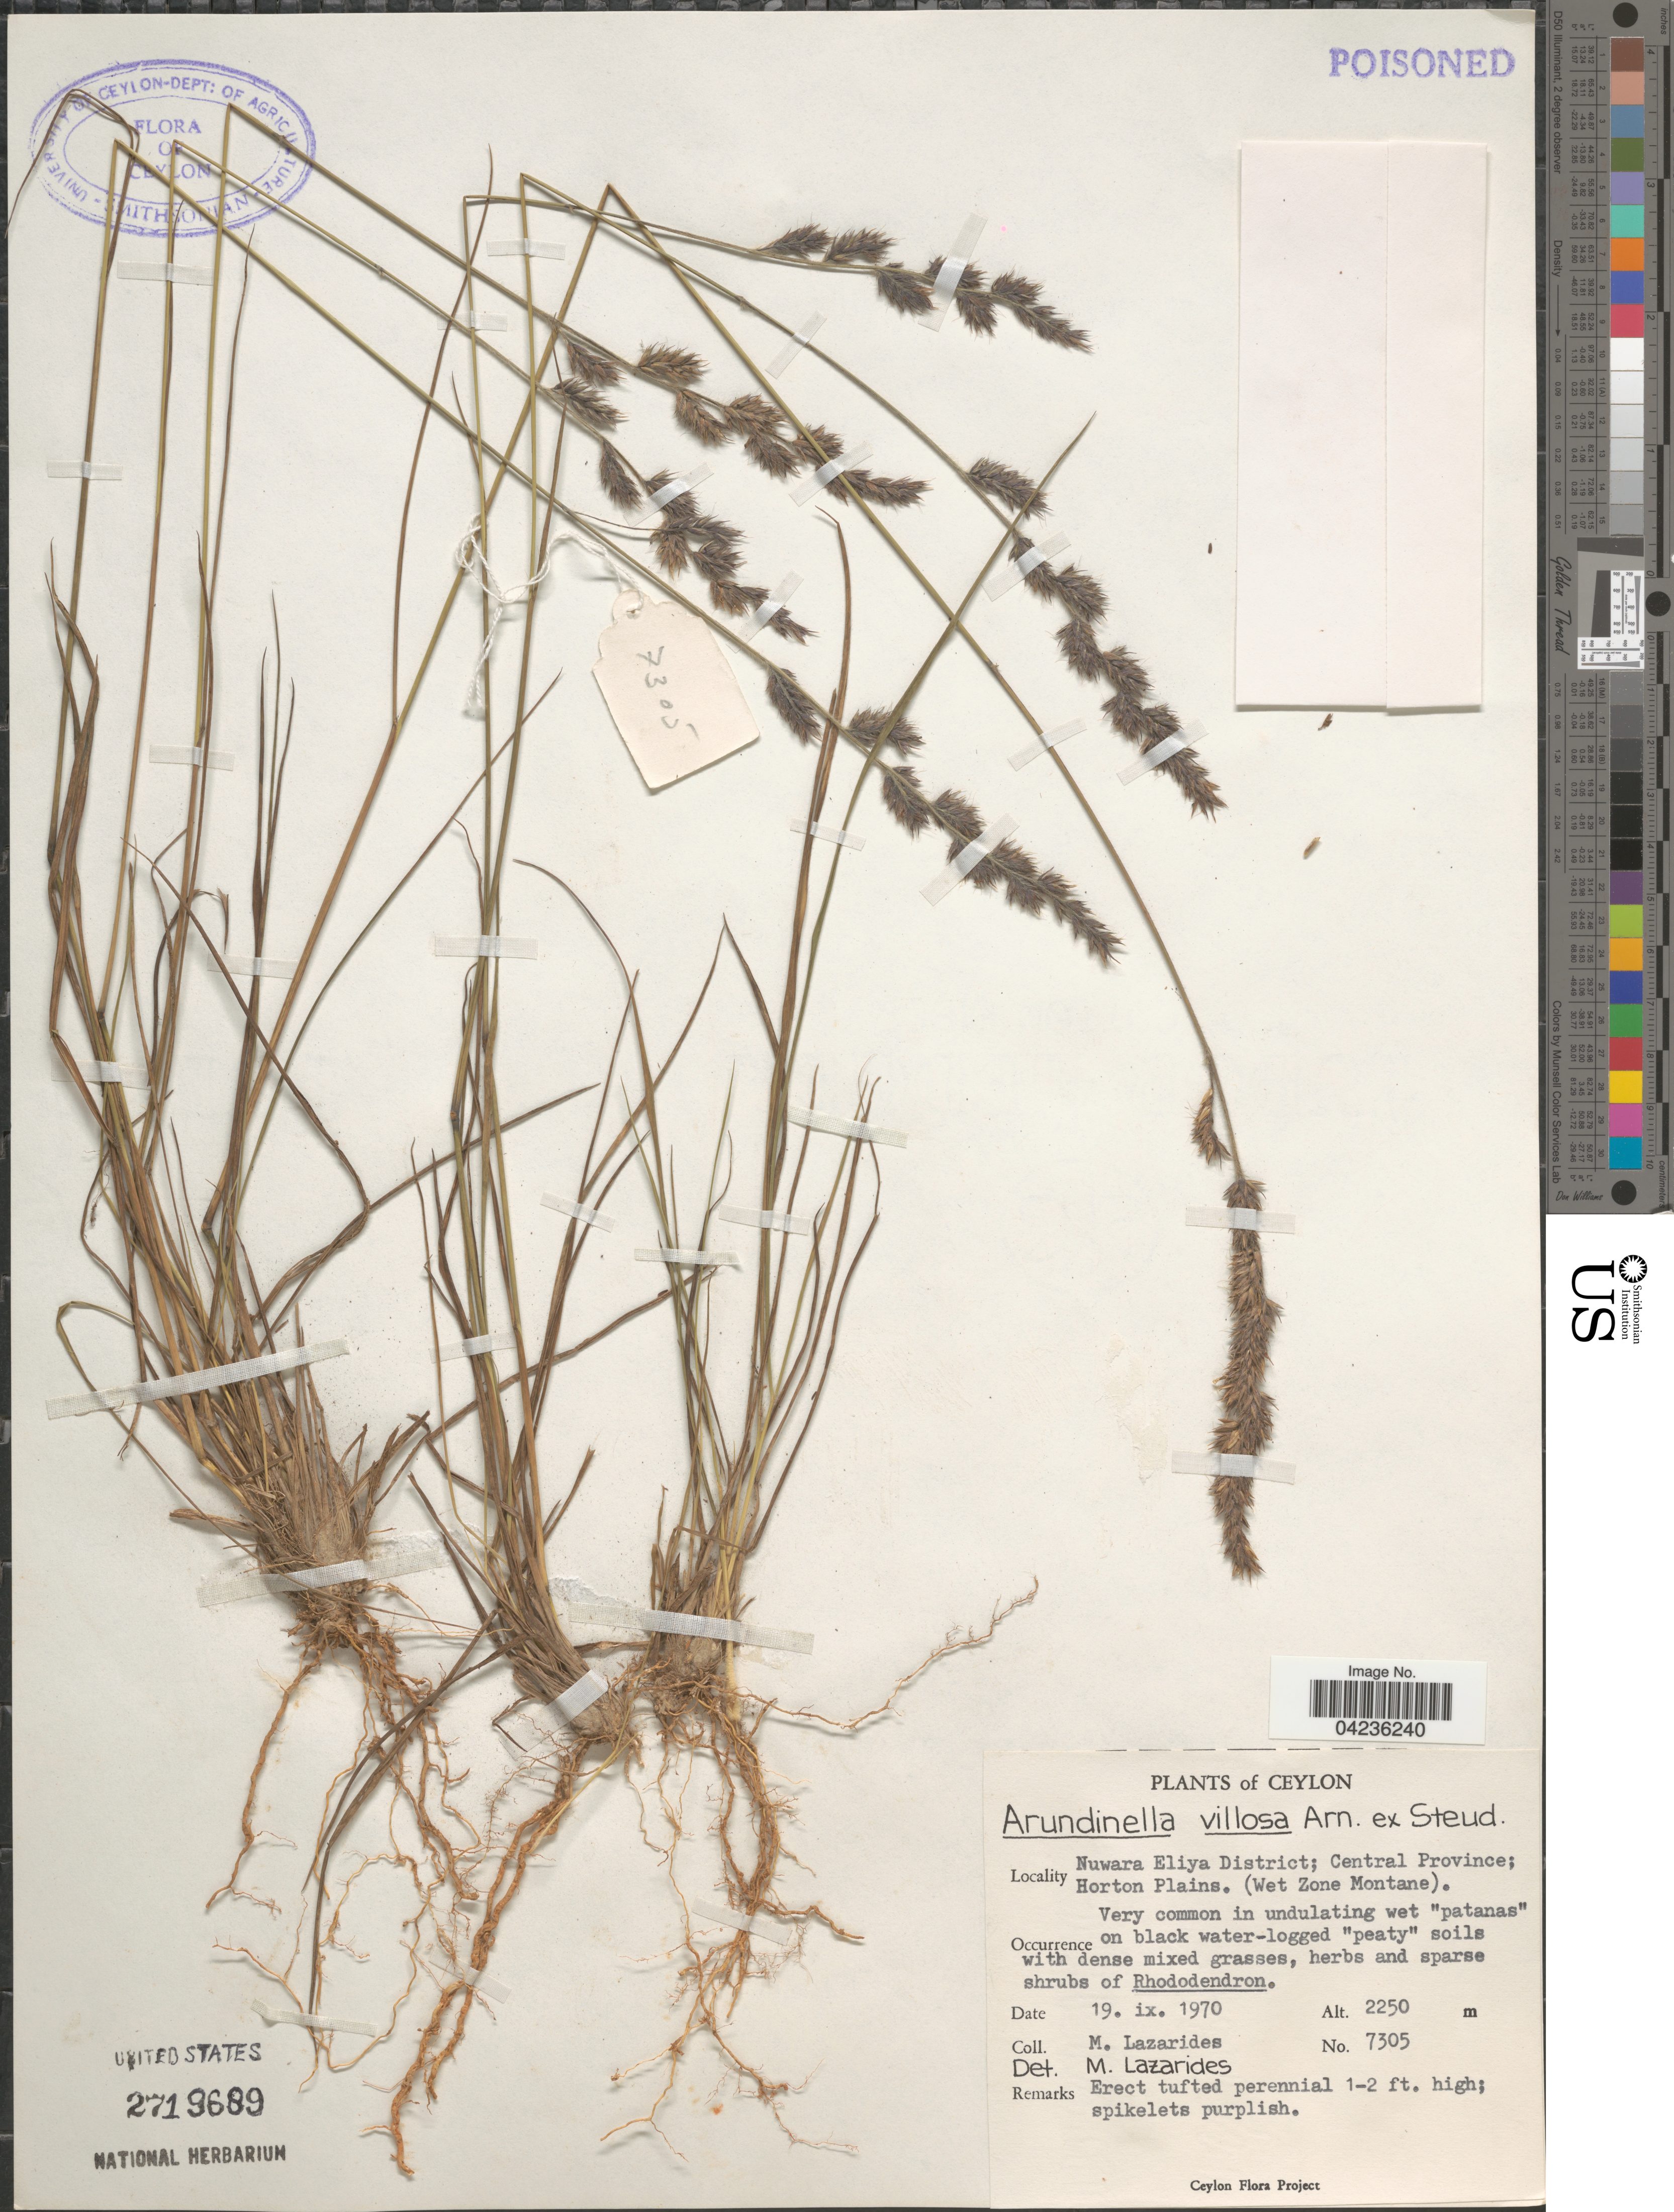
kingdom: Plantae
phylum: Tracheophyta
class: Liliopsida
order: Poales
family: Poaceae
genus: Arundinella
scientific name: Arundinella villosa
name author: Arn. ex Steud.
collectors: M. Lazarides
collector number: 7305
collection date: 1970-09-19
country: Sri Lanka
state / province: Central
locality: Ceylon. Nuwara Eliya District; Central Province; Horton Plains. (Wet Zone Montane).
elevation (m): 2250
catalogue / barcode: US 2719689